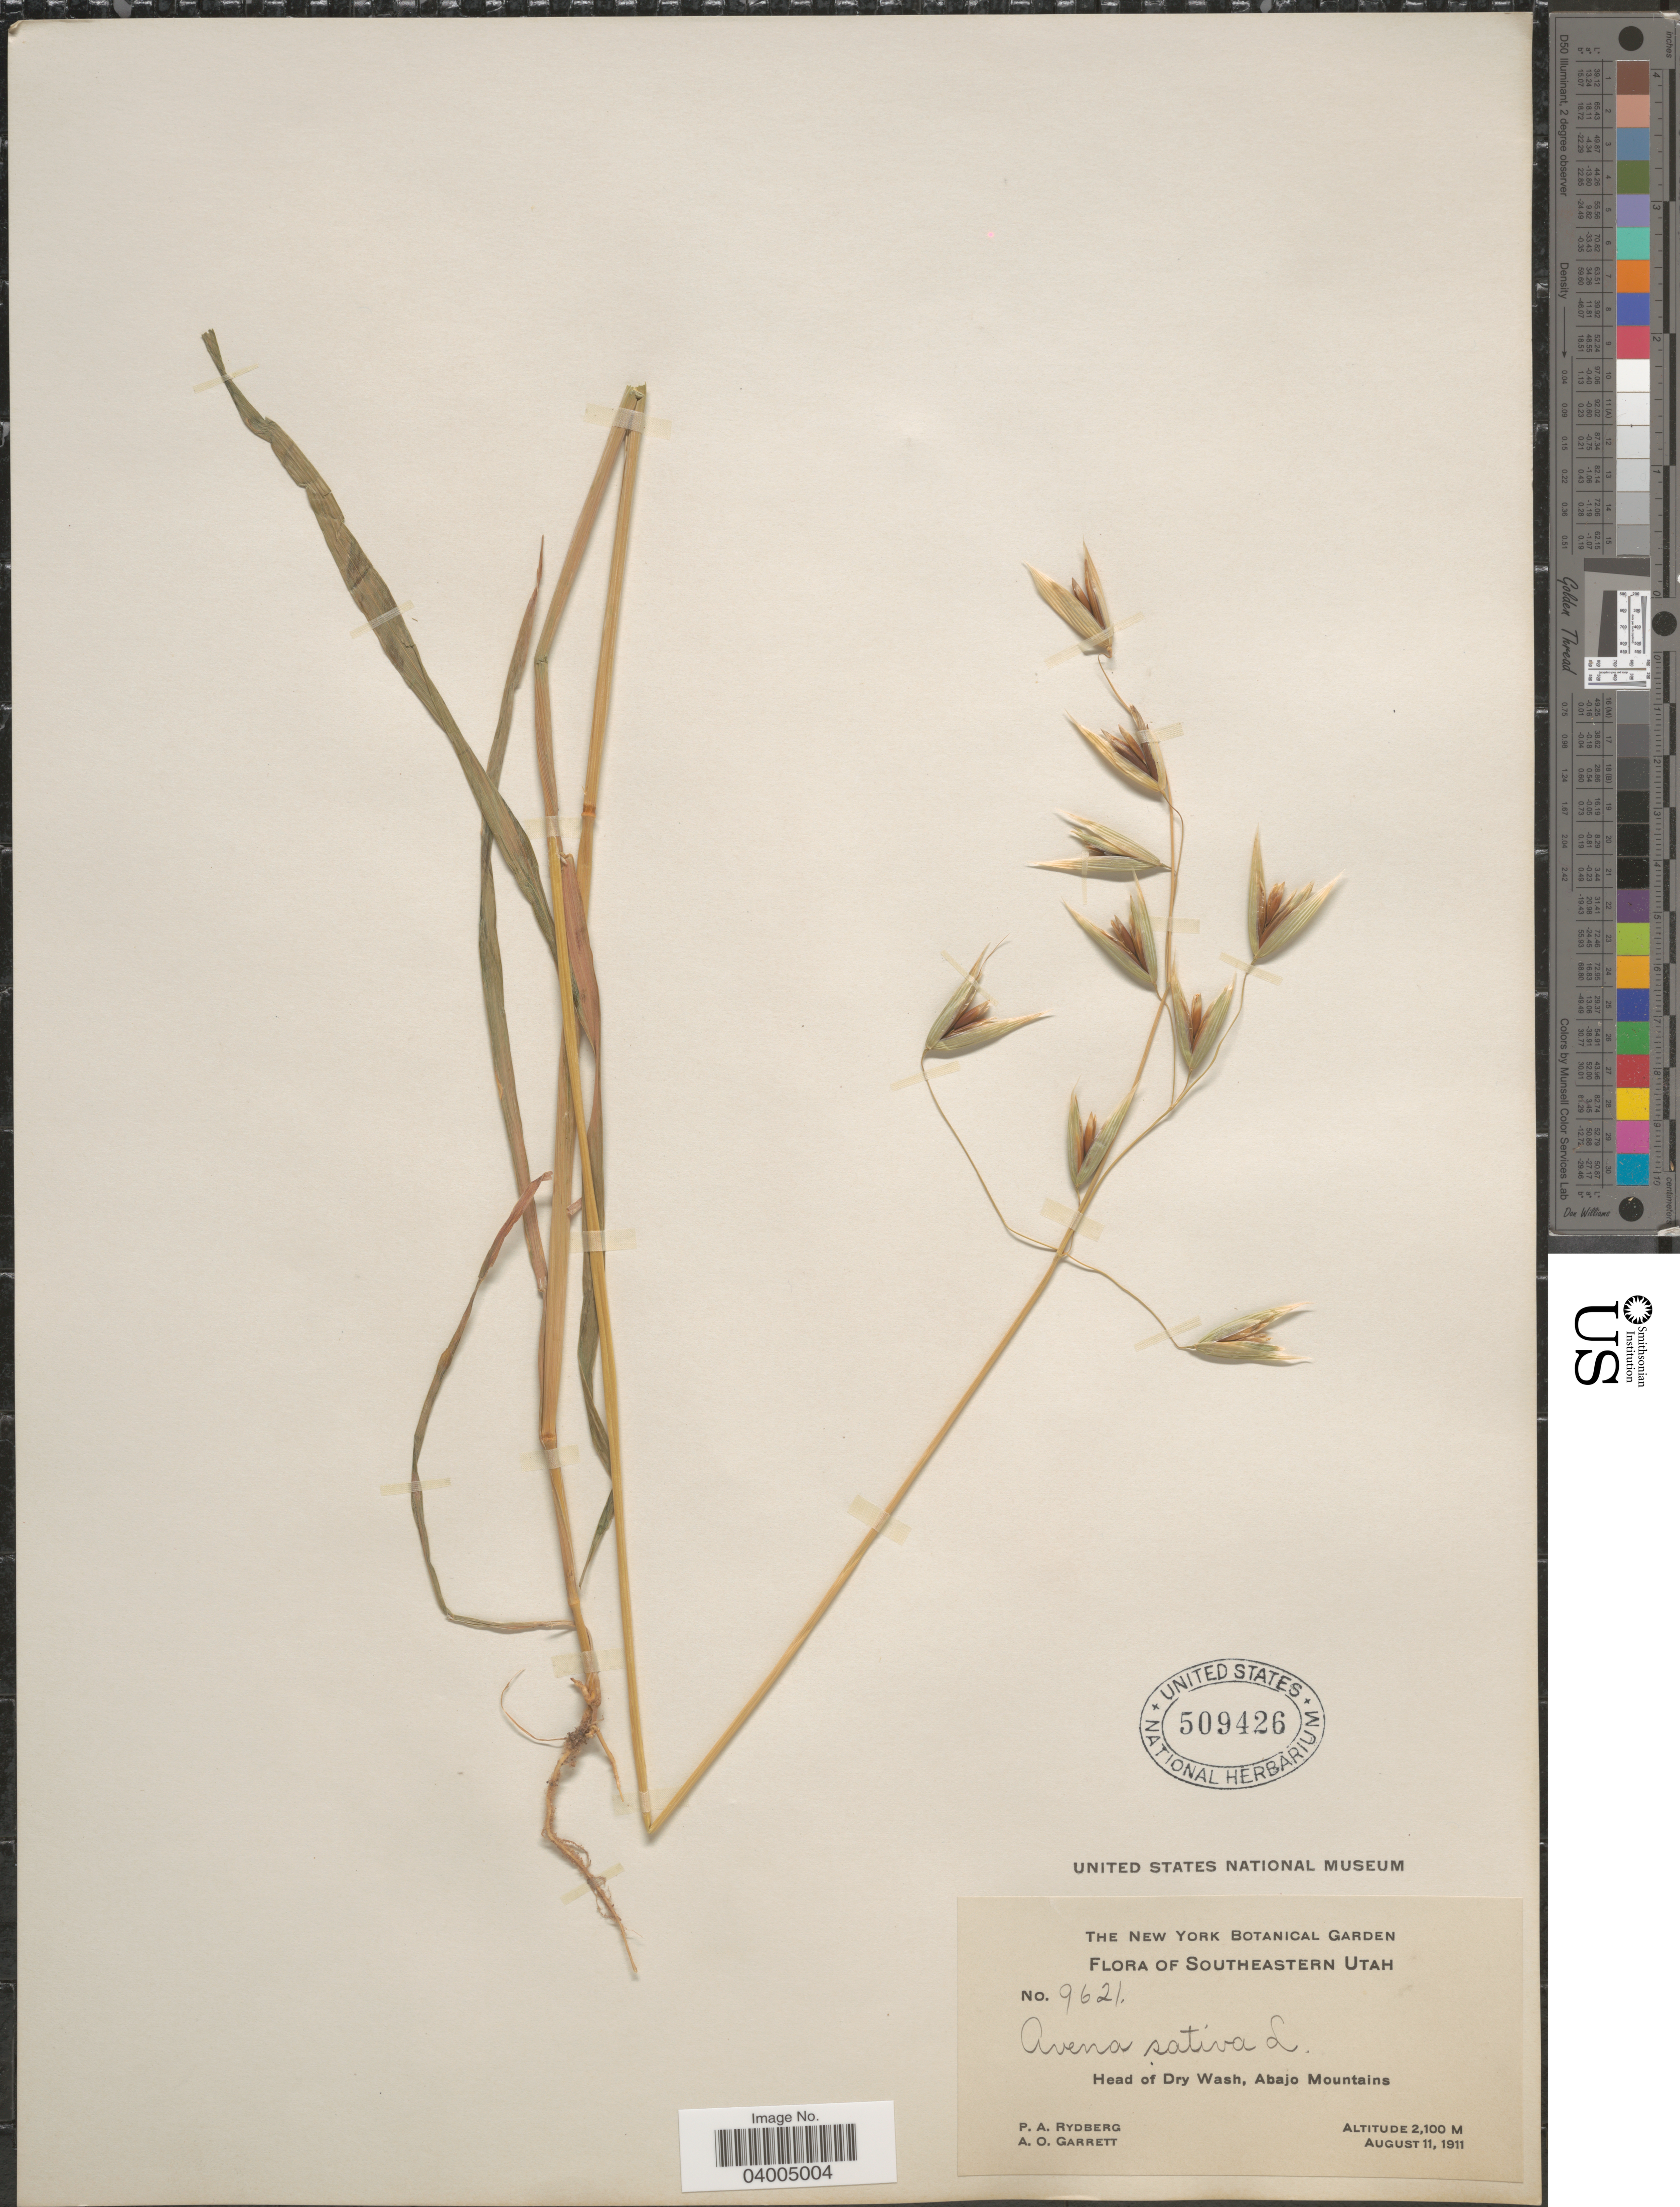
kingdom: Plantae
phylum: Tracheophyta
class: Liliopsida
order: Poales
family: Poaceae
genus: Avena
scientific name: Avena sativa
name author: L.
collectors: P. A. Rydberg & A. O. Garrett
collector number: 9621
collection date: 1911-08-11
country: United States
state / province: Utah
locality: Southeastern Utah. Head of Dry Wash, Abajo Mountains.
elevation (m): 2100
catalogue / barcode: US 509426